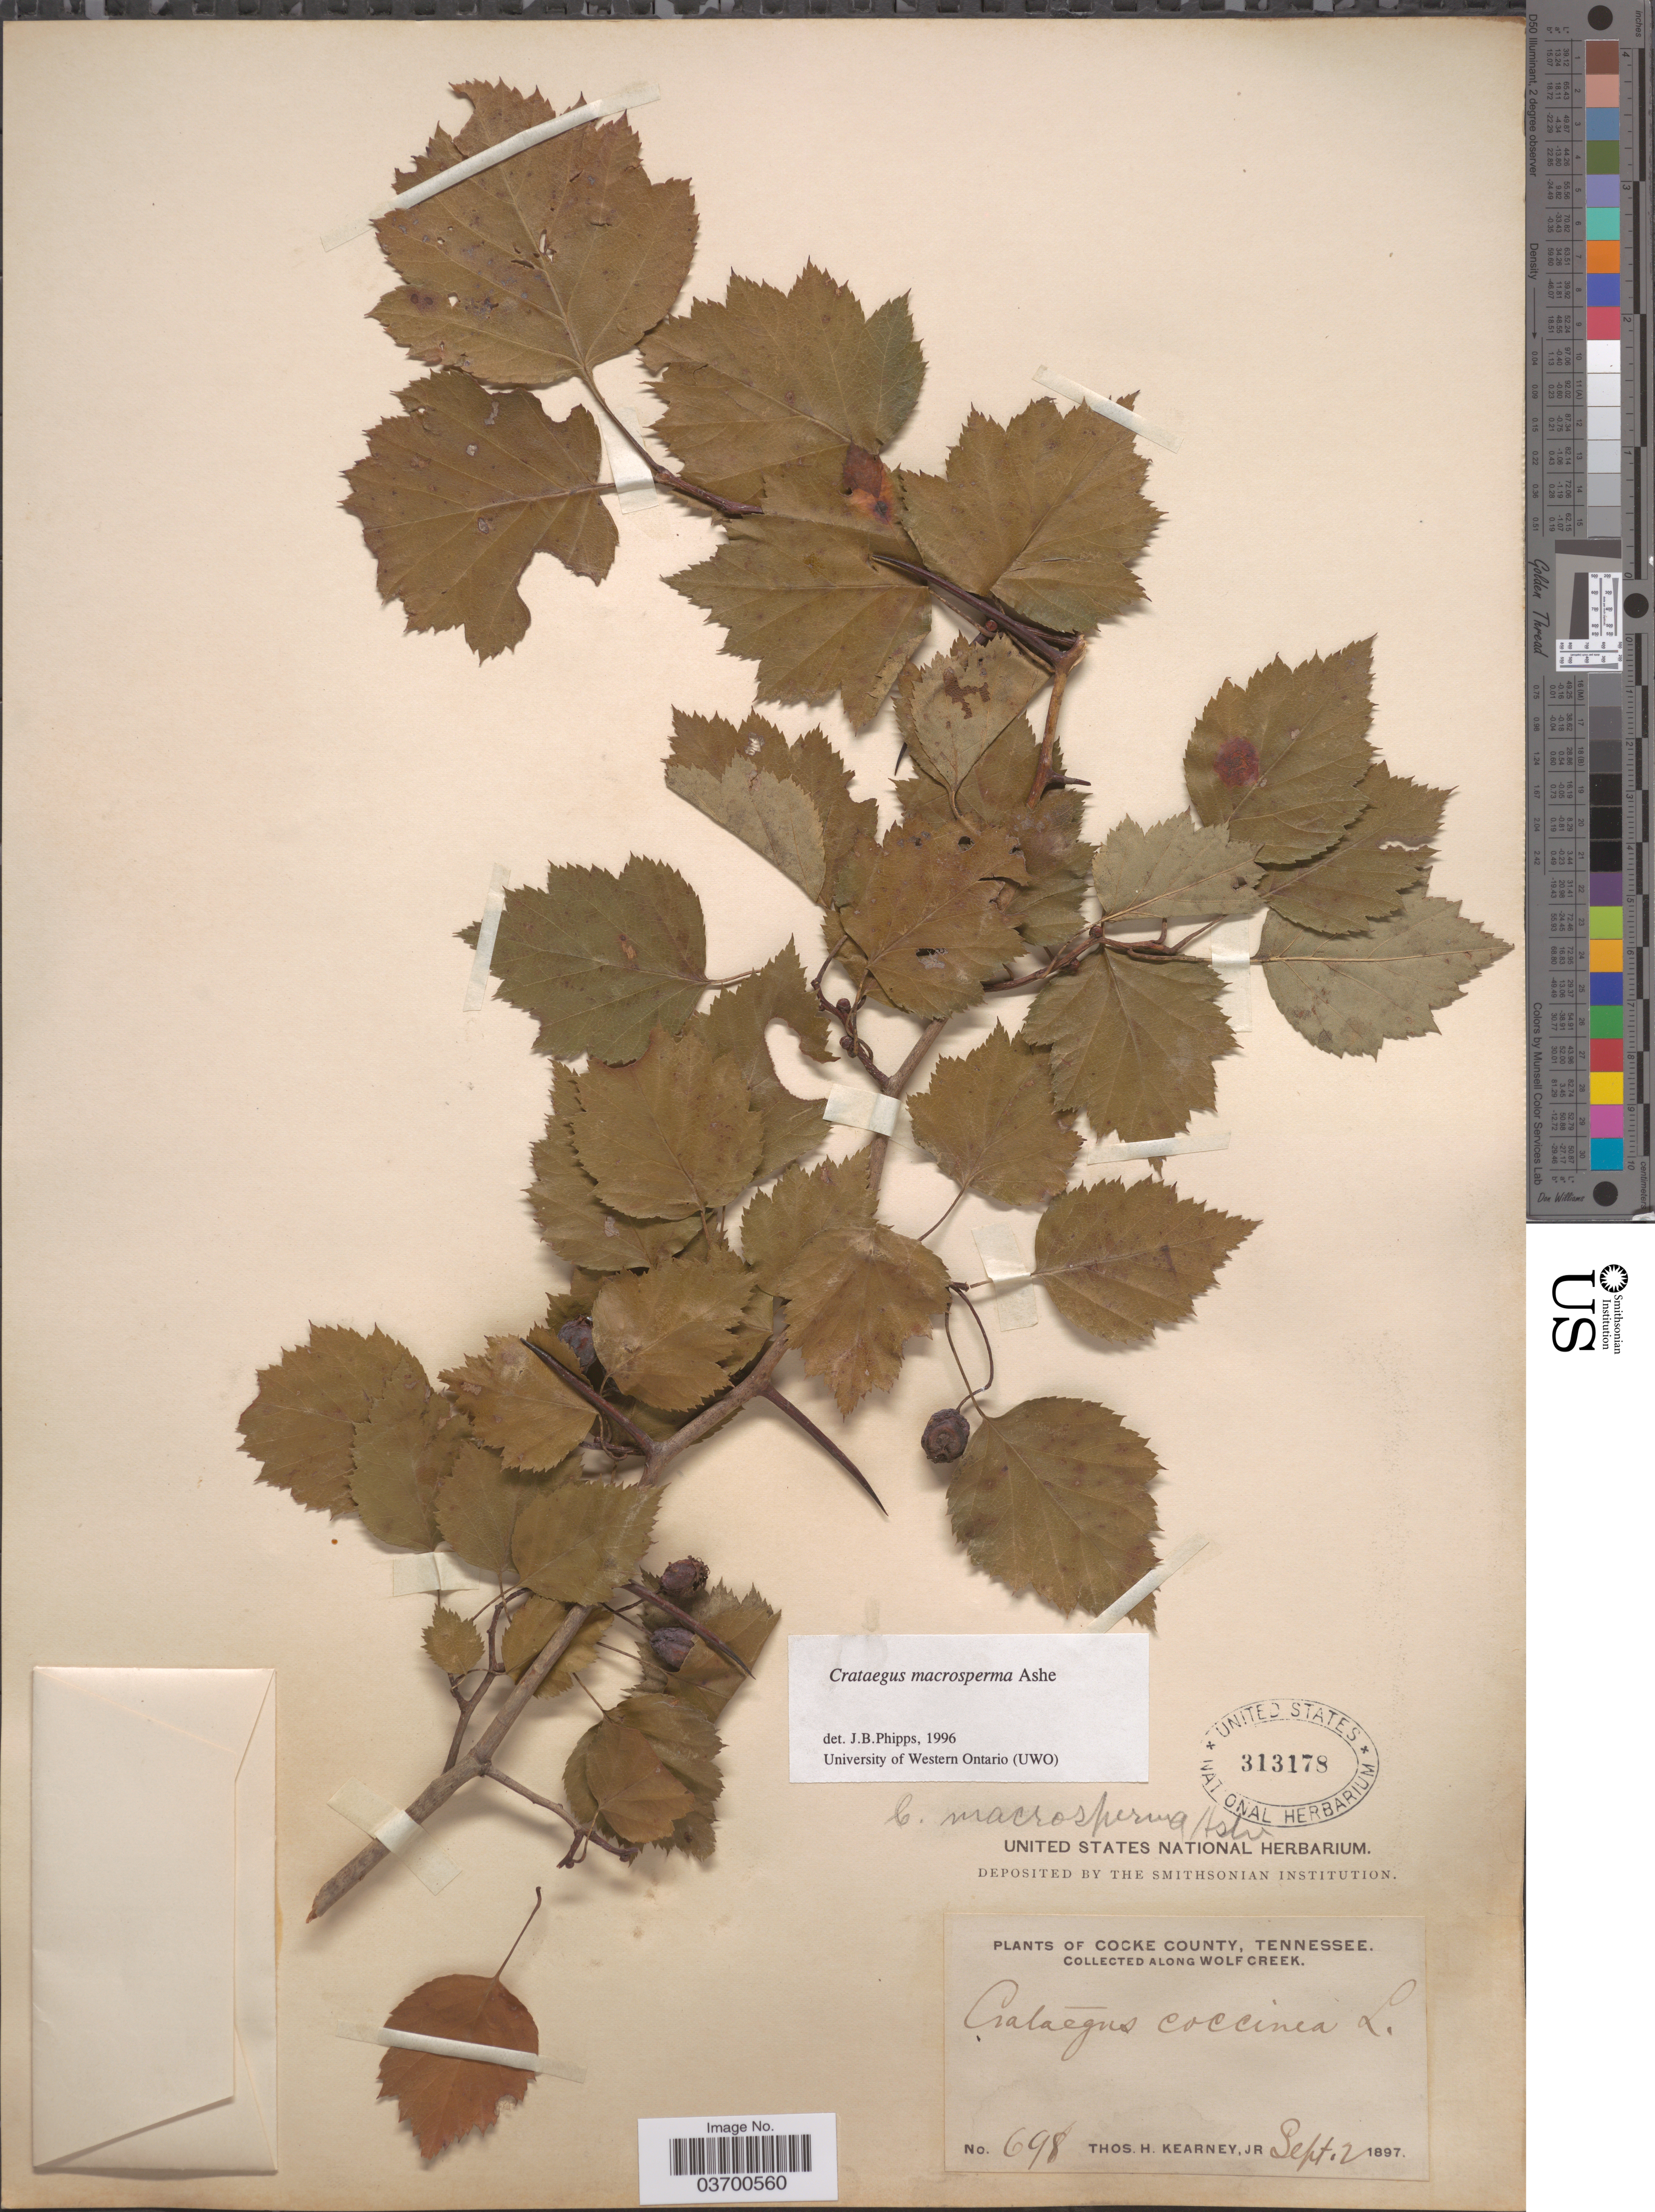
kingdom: Plantae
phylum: Tracheophyta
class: Magnoliopsida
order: Rosales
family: Rosaceae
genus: Crataegus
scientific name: Crataegus macrosperma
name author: Ashe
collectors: T. H. Kearney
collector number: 698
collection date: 1897-09-02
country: United States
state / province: Tennessee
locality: Cocke County, Along Wolf Creek.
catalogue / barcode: US 313178